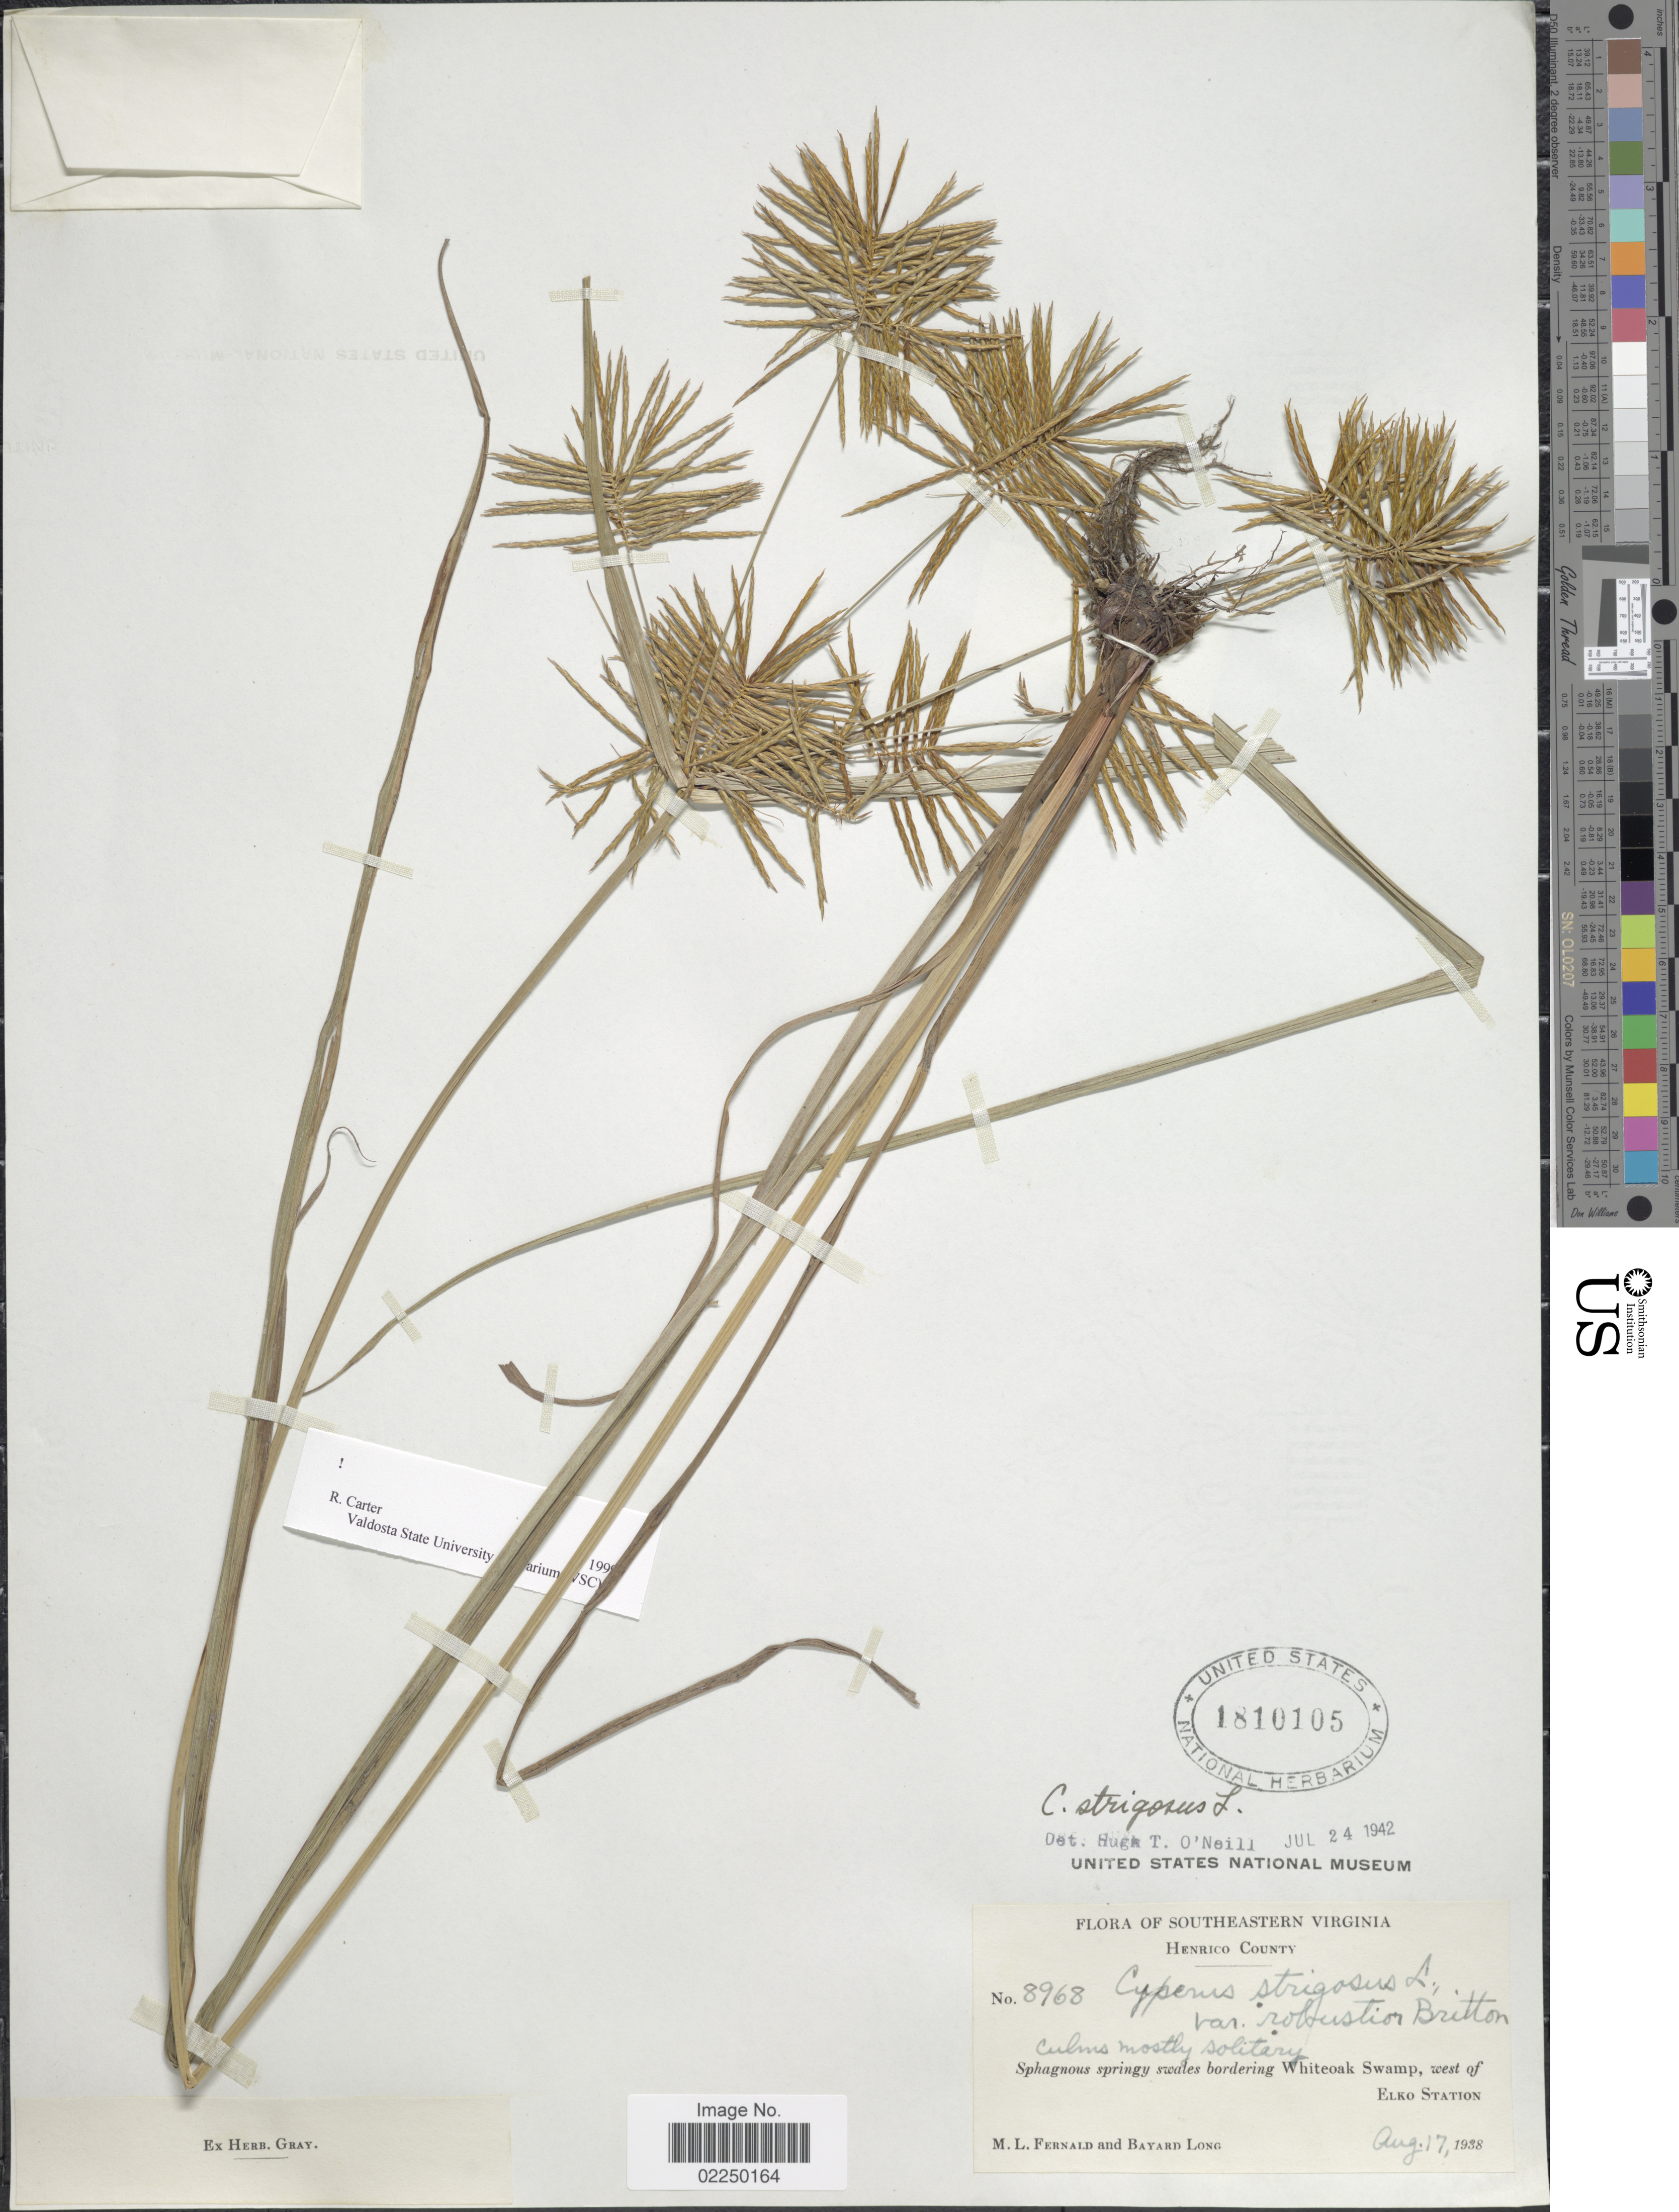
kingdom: Plantae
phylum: Tracheophyta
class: Liliopsida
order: Poales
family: Cyperaceae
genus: Cyperus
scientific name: Cyperus strigosus L.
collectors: M. L. Fernald & B. Long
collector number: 8968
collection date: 1938-08-17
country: United States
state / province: Virginia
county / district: Henrico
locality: Southeastern Virginia, Henrico County, culms mostly solitary, Spagnous springy swales bordering Whiteoak Swamp, west of Elko Station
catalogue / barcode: US 1810105